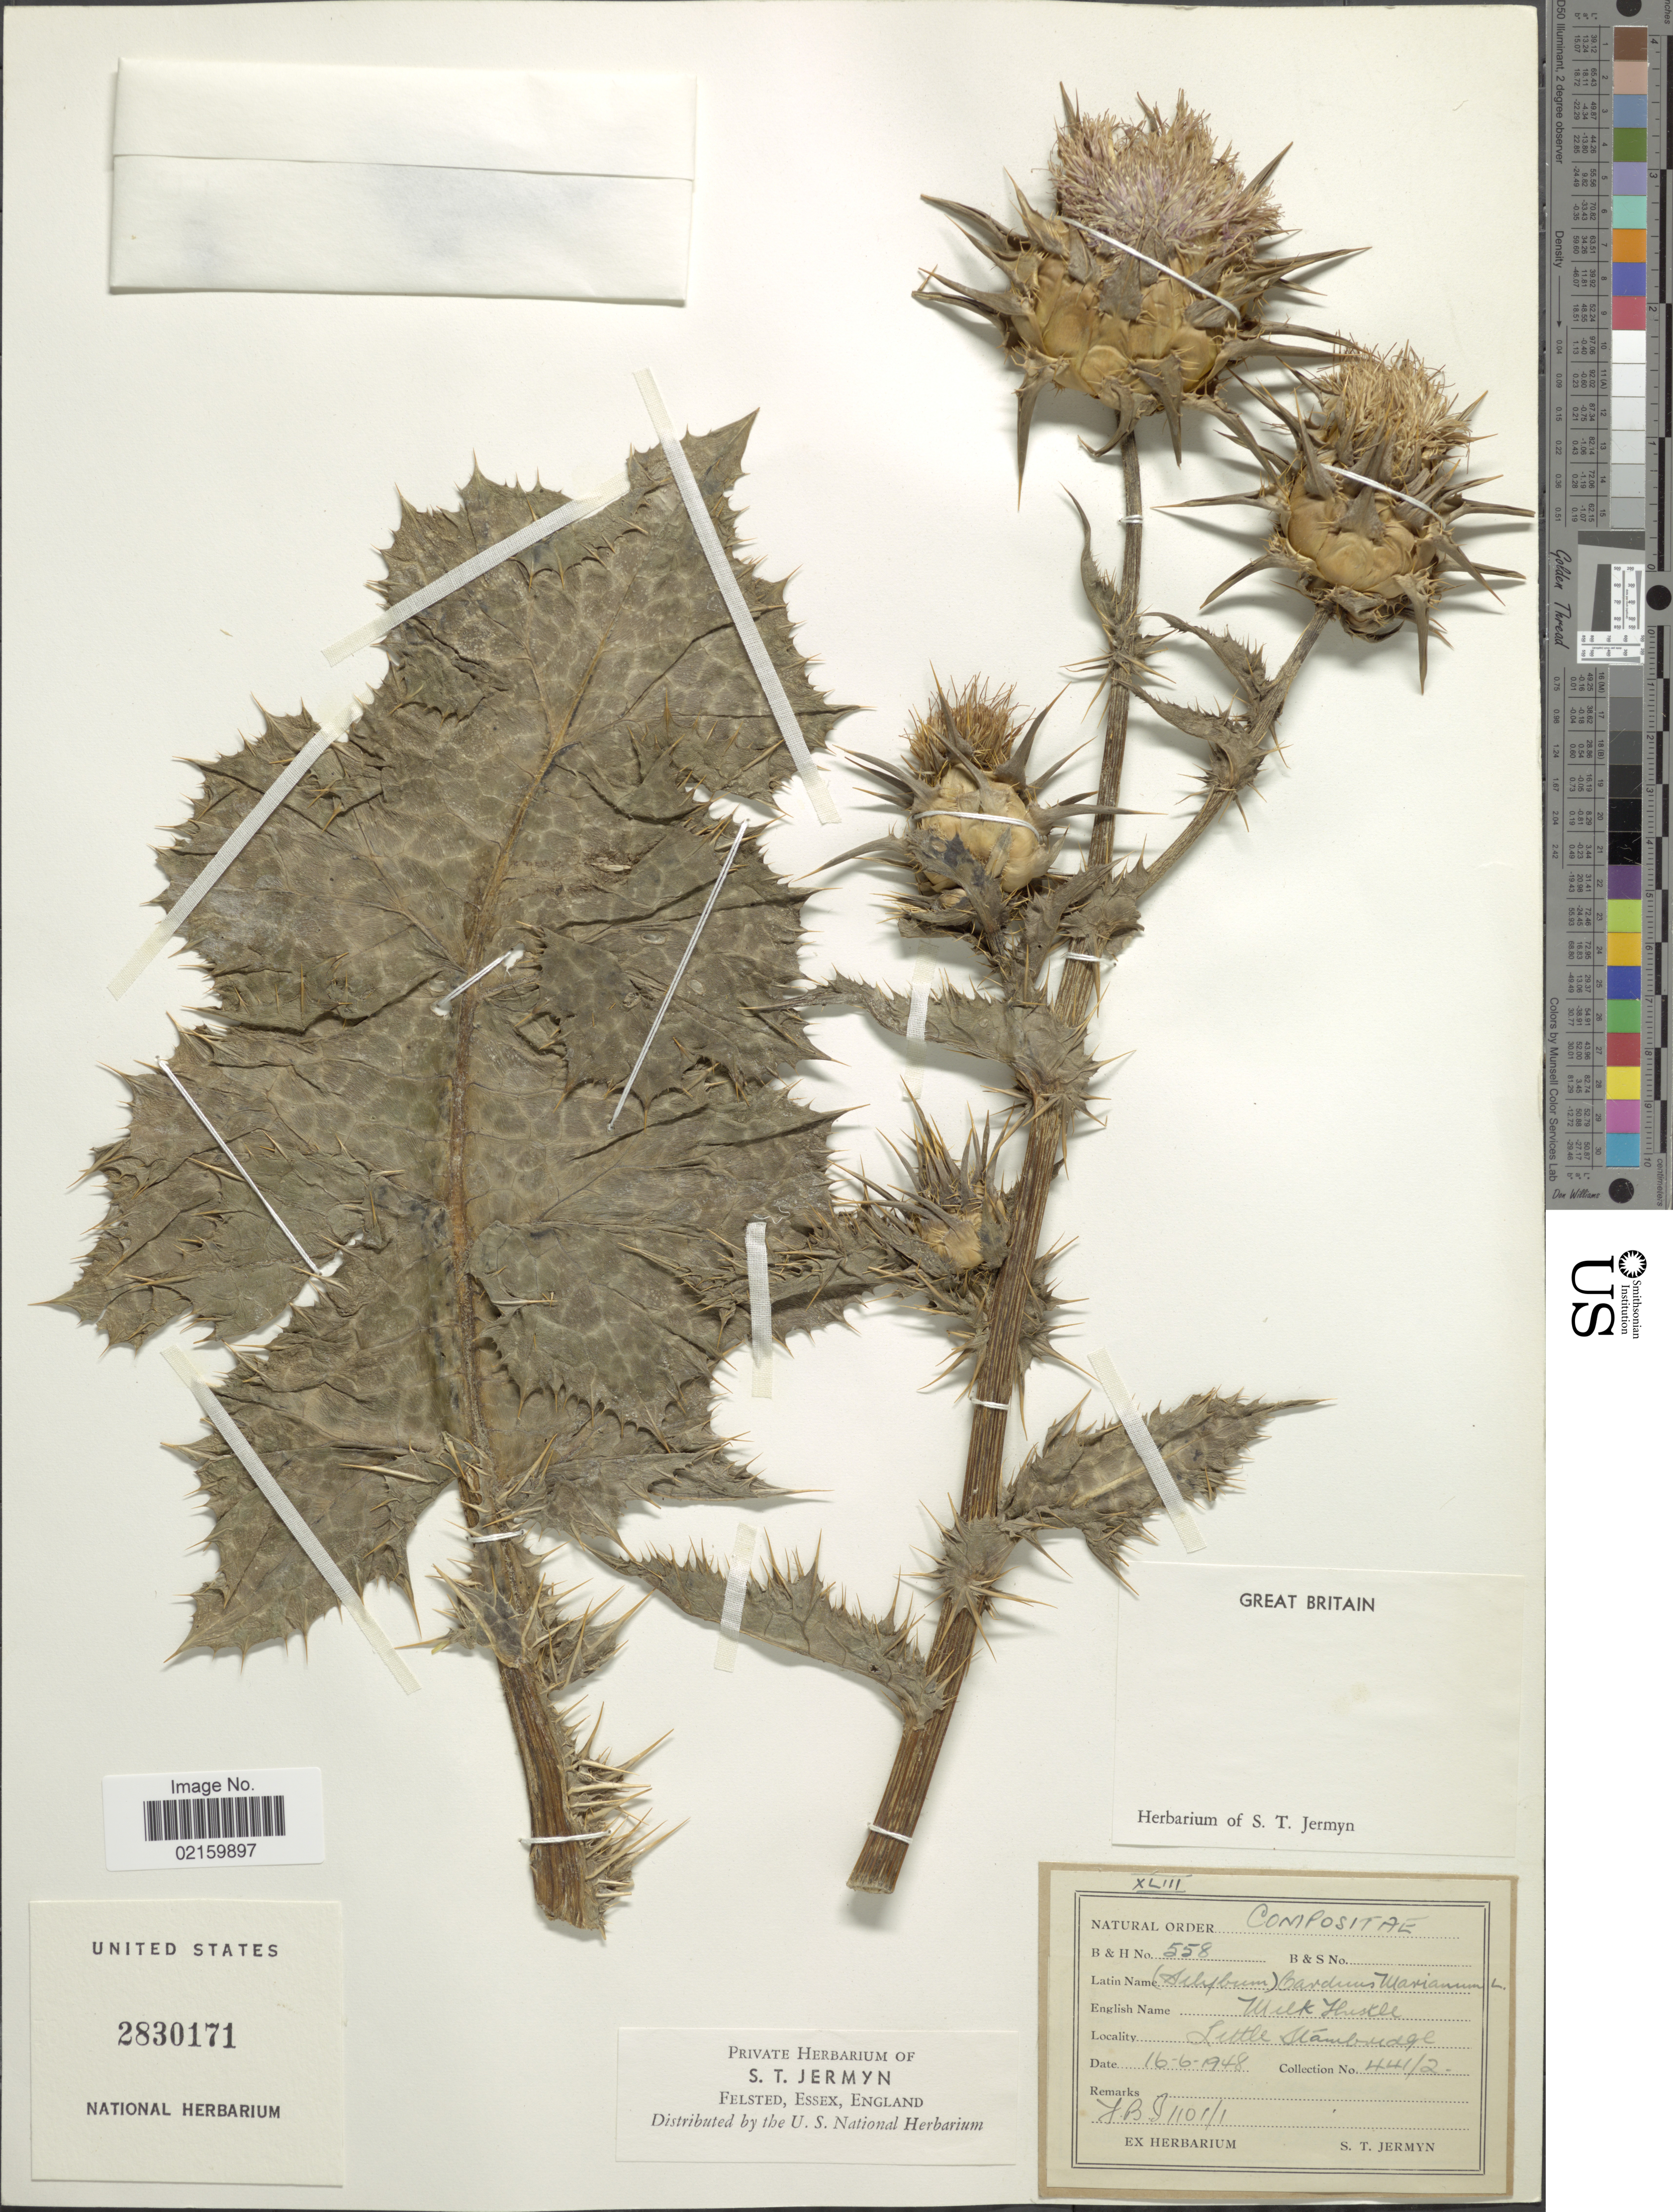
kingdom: Plantae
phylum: Tracheophyta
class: Magnoliopsida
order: Asterales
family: Asteraceae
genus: Silybum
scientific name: Silybum marianum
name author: (L.) Gaertn.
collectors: S. Jermyn (herbarium)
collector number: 558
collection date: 1948-06-16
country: United Kingdom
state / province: England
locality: Great Britain. Little Hambridge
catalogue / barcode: US 2830171